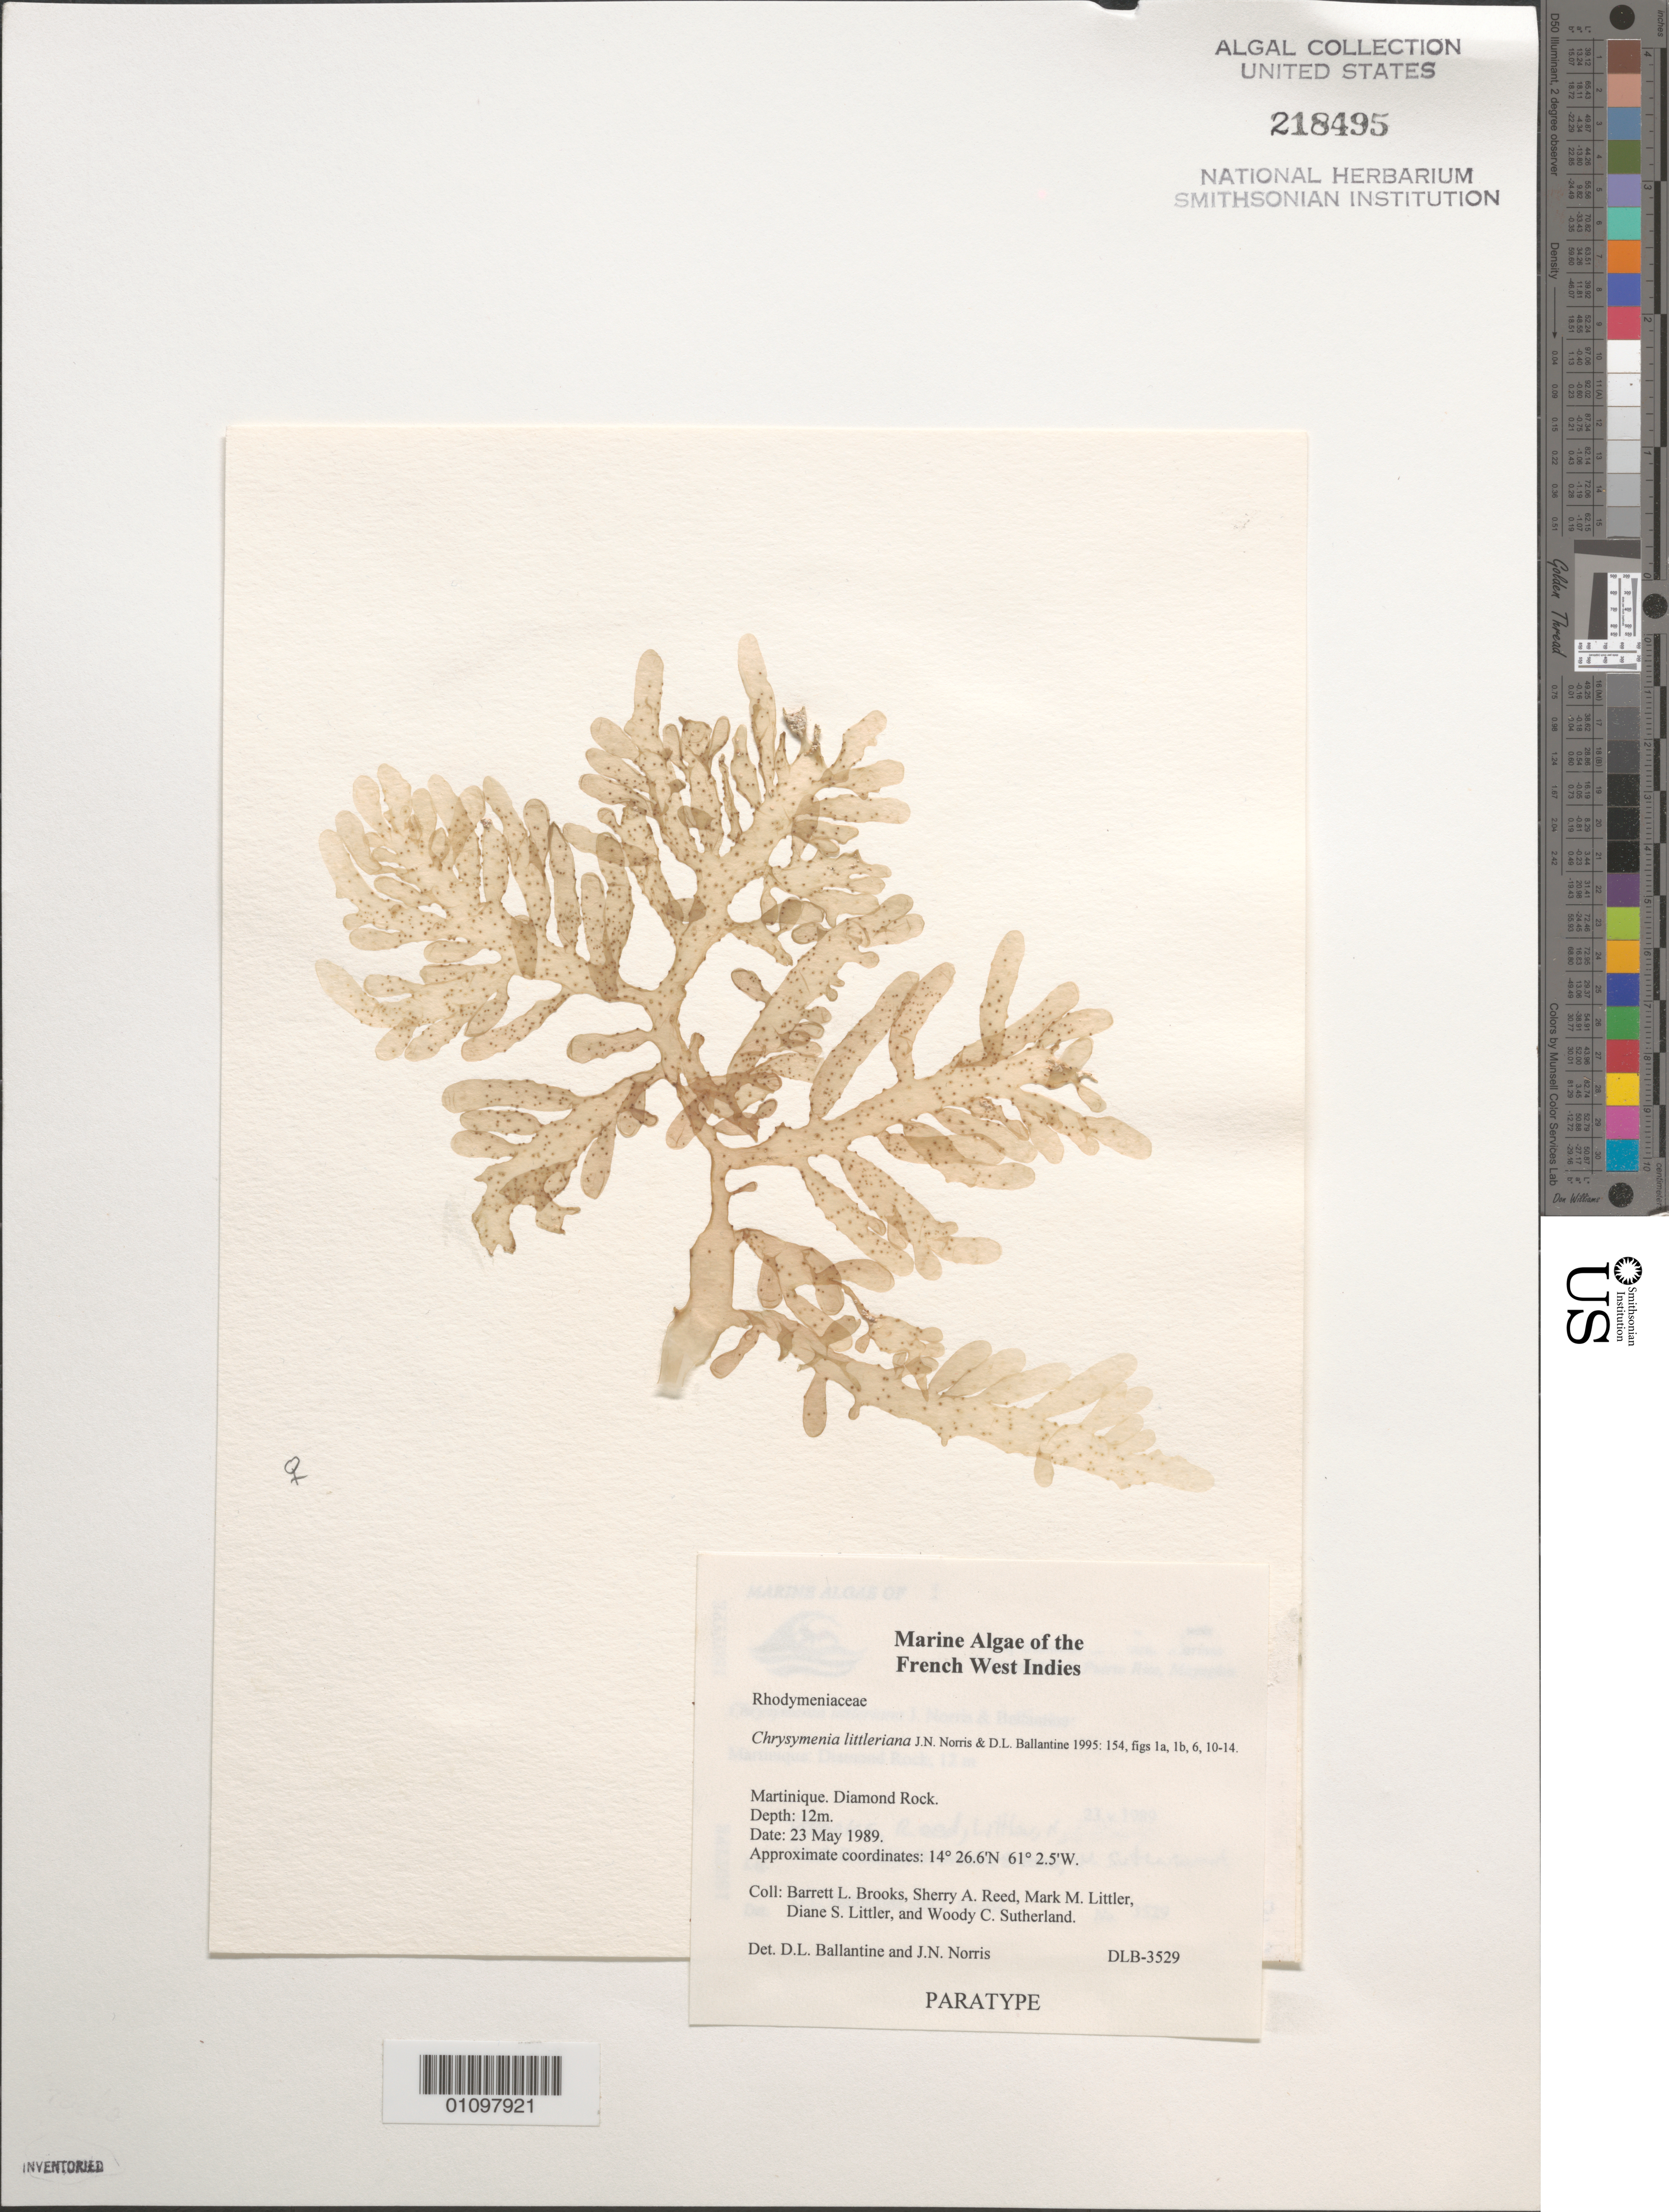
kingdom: Plantae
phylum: Rhodophyta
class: Florideophyceae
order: Rhodymeniales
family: Rhodymeniaceae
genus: Chrysymenia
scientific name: Chrysymenia littleriana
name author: J.N. Norris & D.L. Ballant.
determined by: Ballantine, D. L.; Norris, J. N.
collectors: B. Brooks, S. Reed, M. M. Littler, D. S. Littler & W. Sutherland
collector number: DLB 3529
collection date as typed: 23 May 1989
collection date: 1989-05-23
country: Martinique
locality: Diamond Rock.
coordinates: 14 26.6'N, 61 2.5'W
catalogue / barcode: US 218495